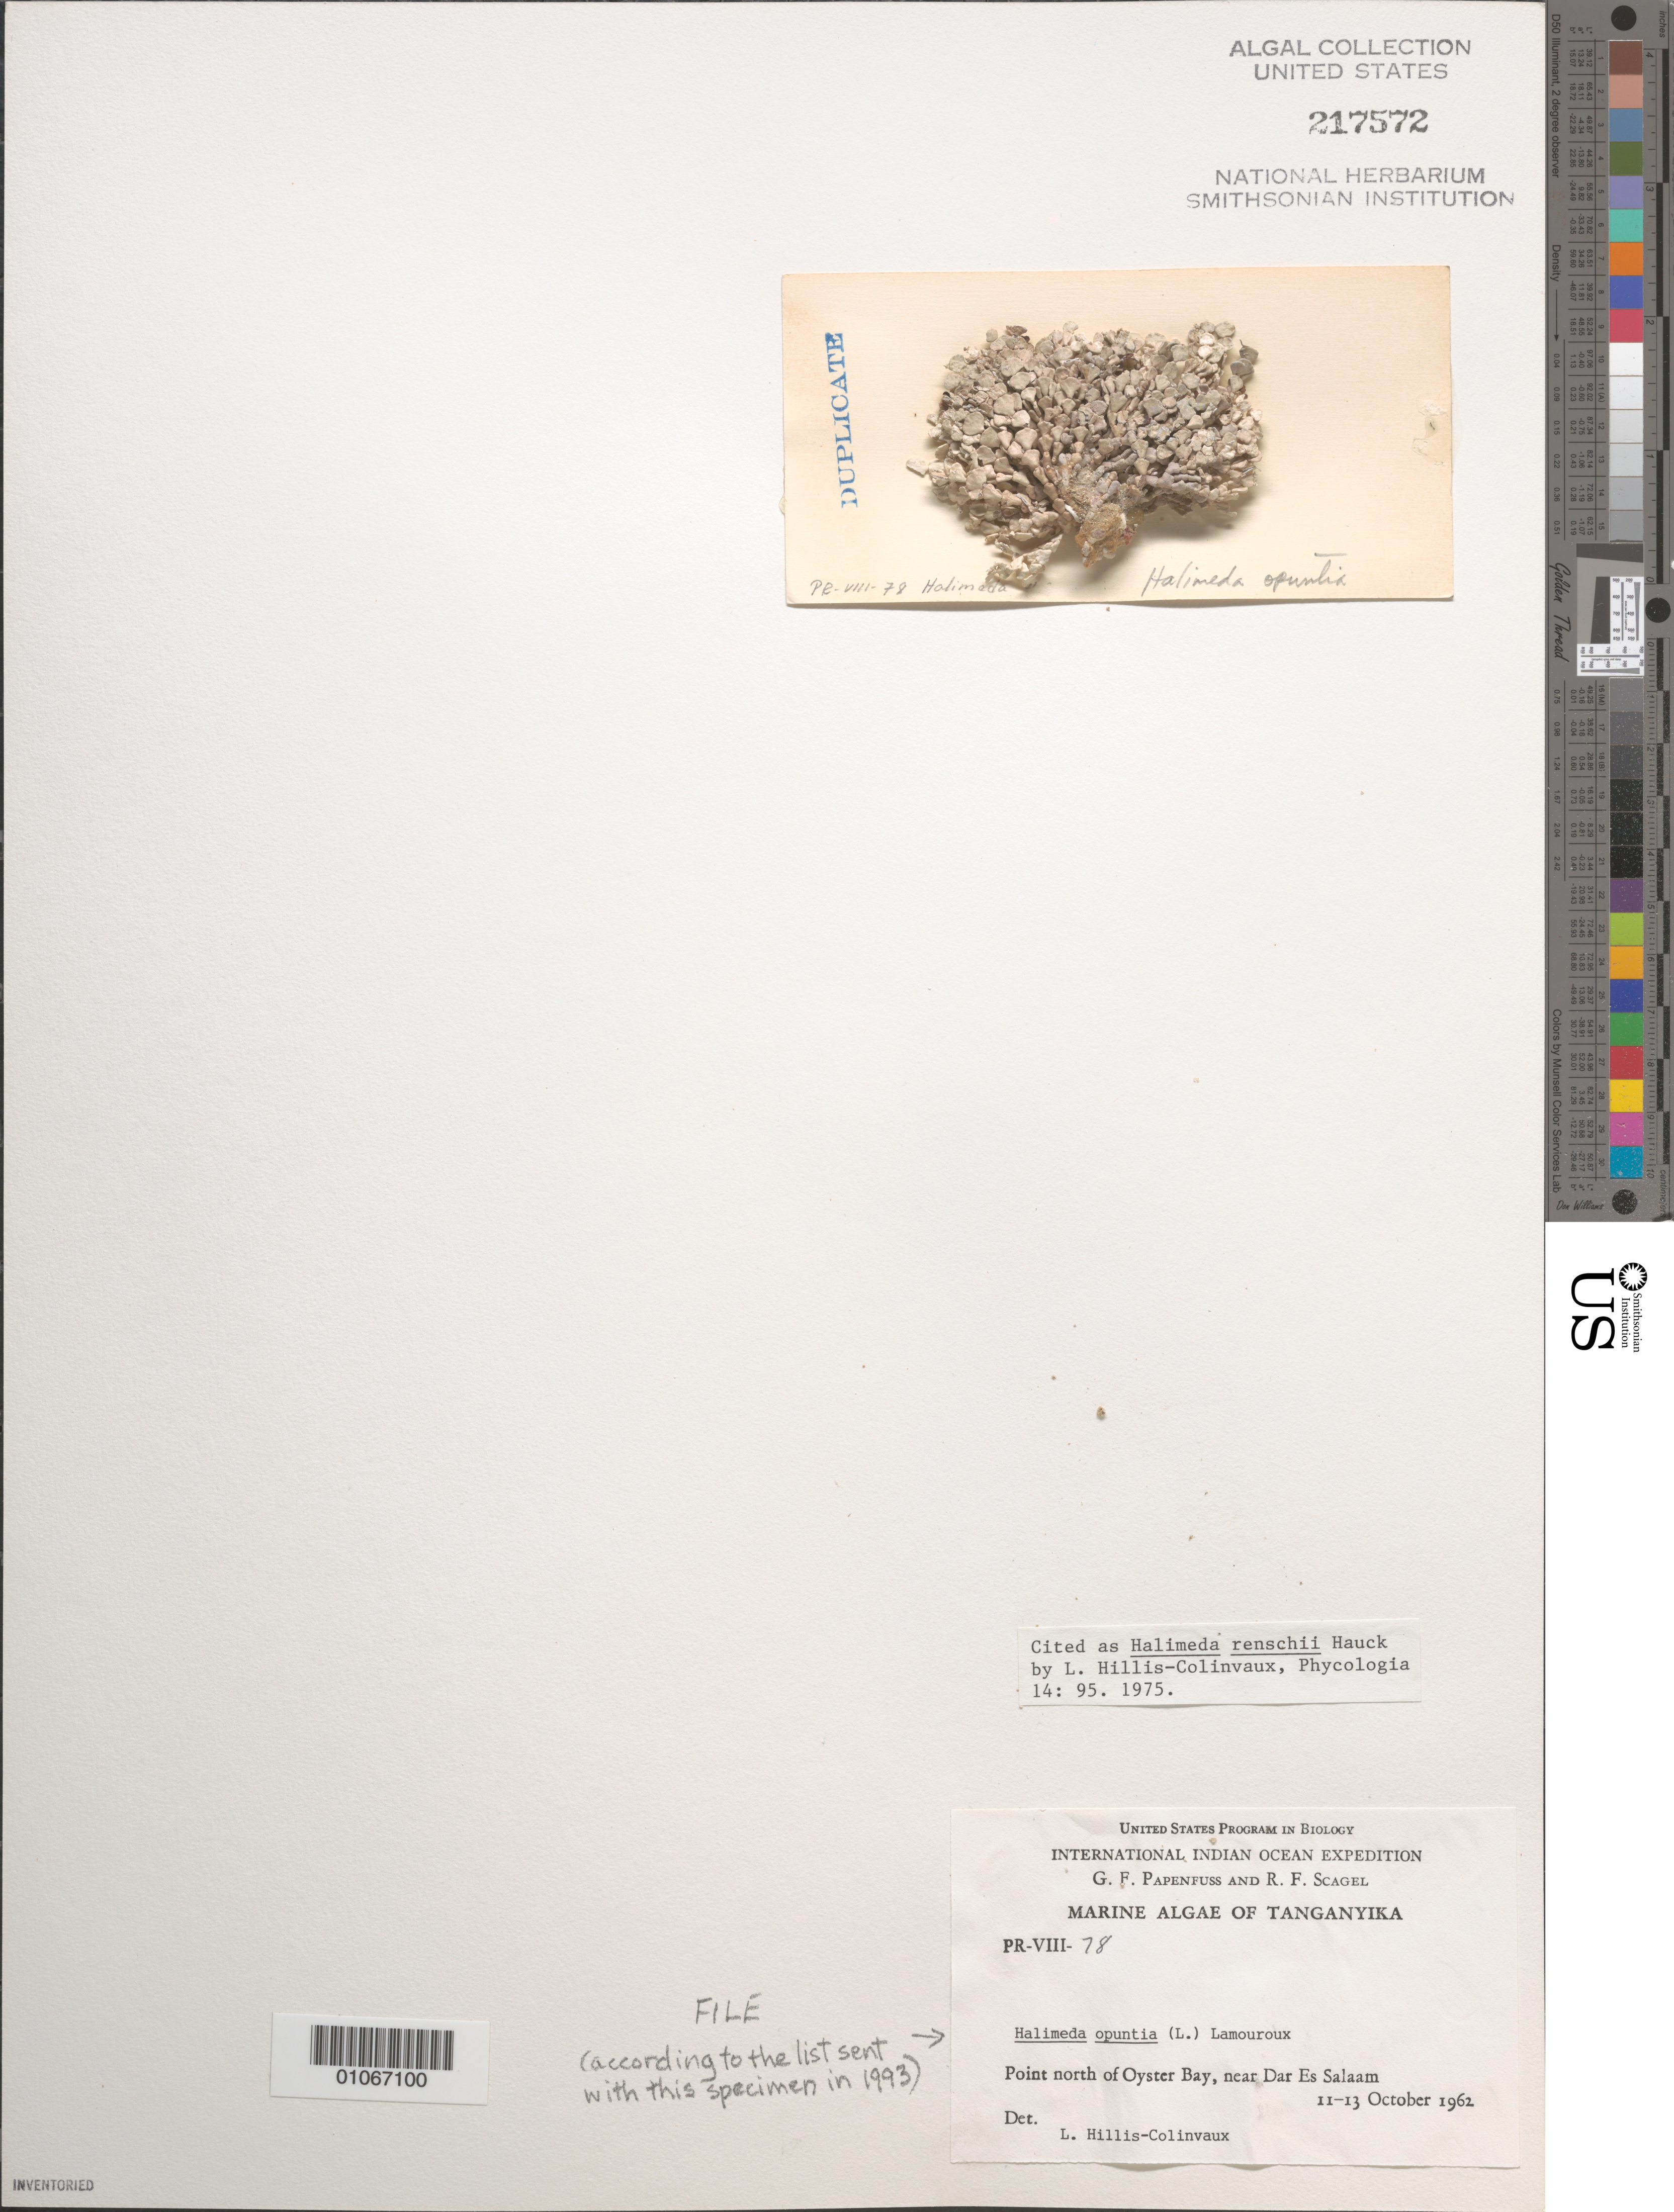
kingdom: Plantae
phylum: Chlorophyta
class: Ulvophyceae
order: Bryopsidales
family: Halimedaceae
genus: Halimeda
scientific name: Halimeda opuntia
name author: (L.) J.V.Lamouroux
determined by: Hillis-Colinvaux, L.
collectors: G. Papenfuss & R. F. Scagel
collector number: PR-VIII-78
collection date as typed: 11 Oct 1962 to 13 Oct 1962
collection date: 1962-10-11/1962-10-13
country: Tanzania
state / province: Dar es Salaam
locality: Point north of Oyster Bay, near Dar Es Salaam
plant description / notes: International Indian Ocean Expedition, 1962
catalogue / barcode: US 217572